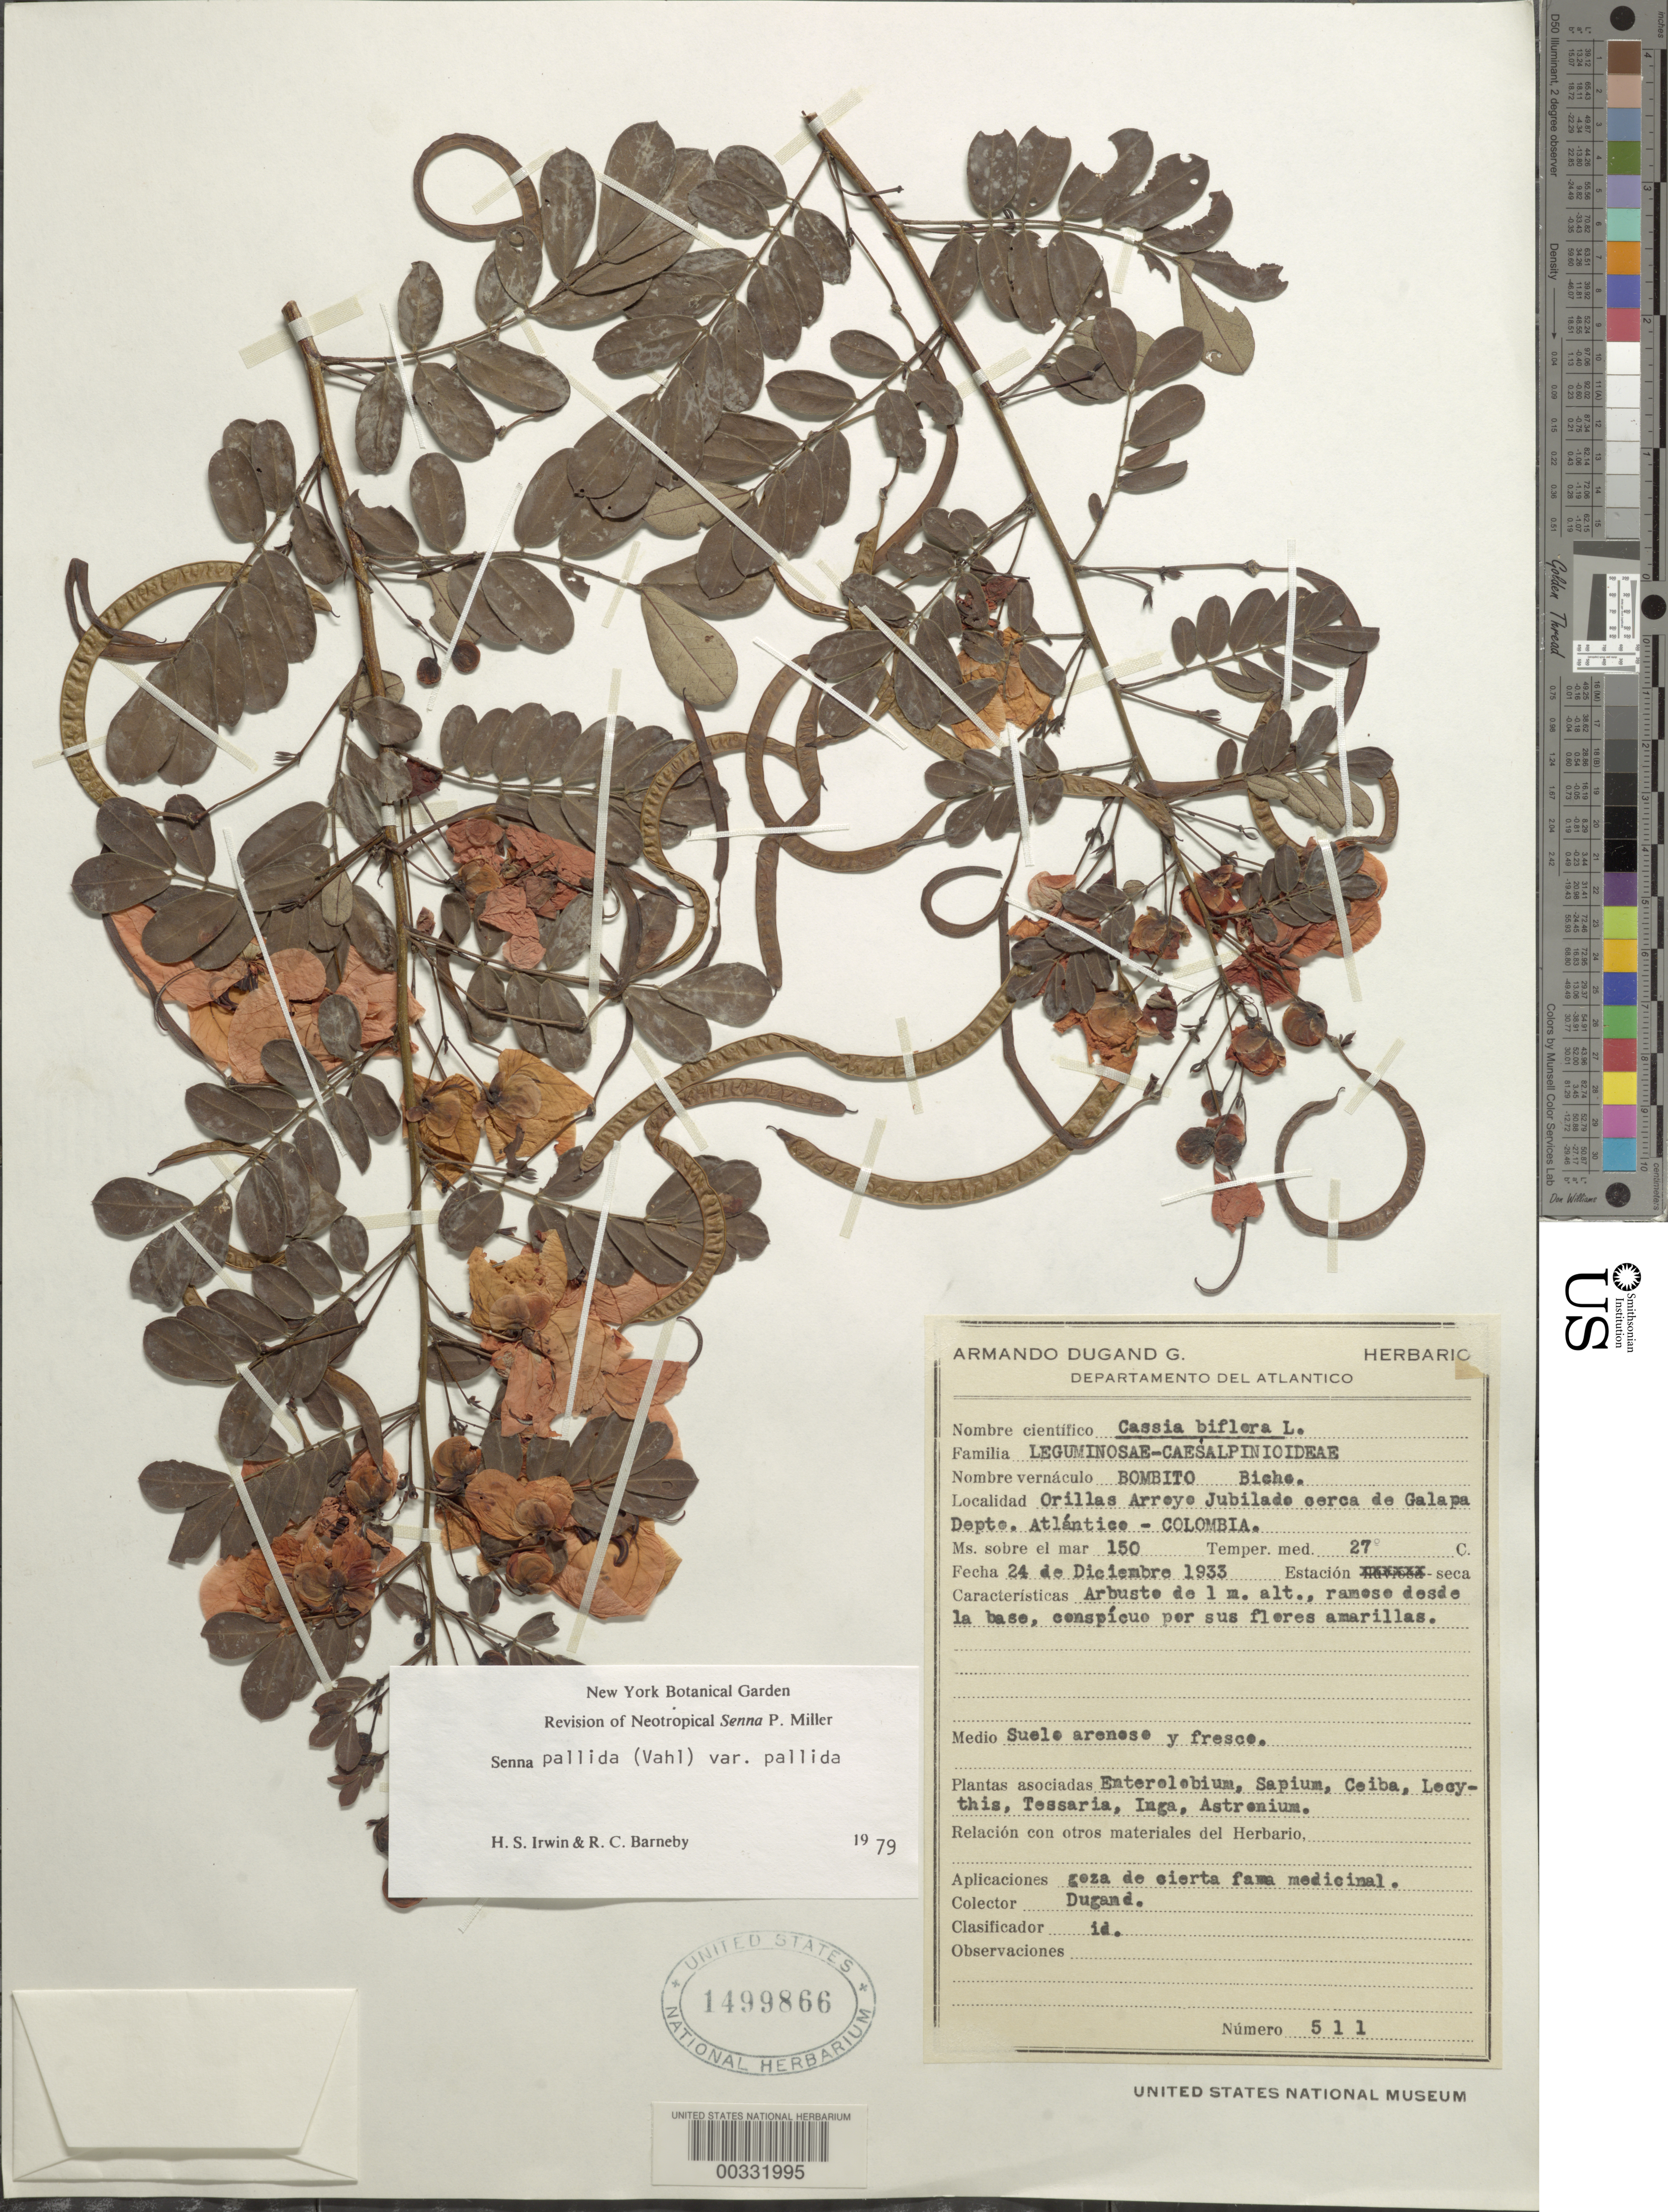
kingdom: Plantae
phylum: Tracheophyta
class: Magnoliopsida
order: Fabales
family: Fabaceae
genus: Senna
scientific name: Senna pallida var. pallida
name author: (Vahl) H.S. Irwin & Barneby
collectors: A. Dugand G.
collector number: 511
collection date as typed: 24 Dec 1933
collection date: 1933-12-24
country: Colombia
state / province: Atlántico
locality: Orilas Arroyo JubiLado Cerca de Galapa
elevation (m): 150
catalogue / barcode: US 1499866